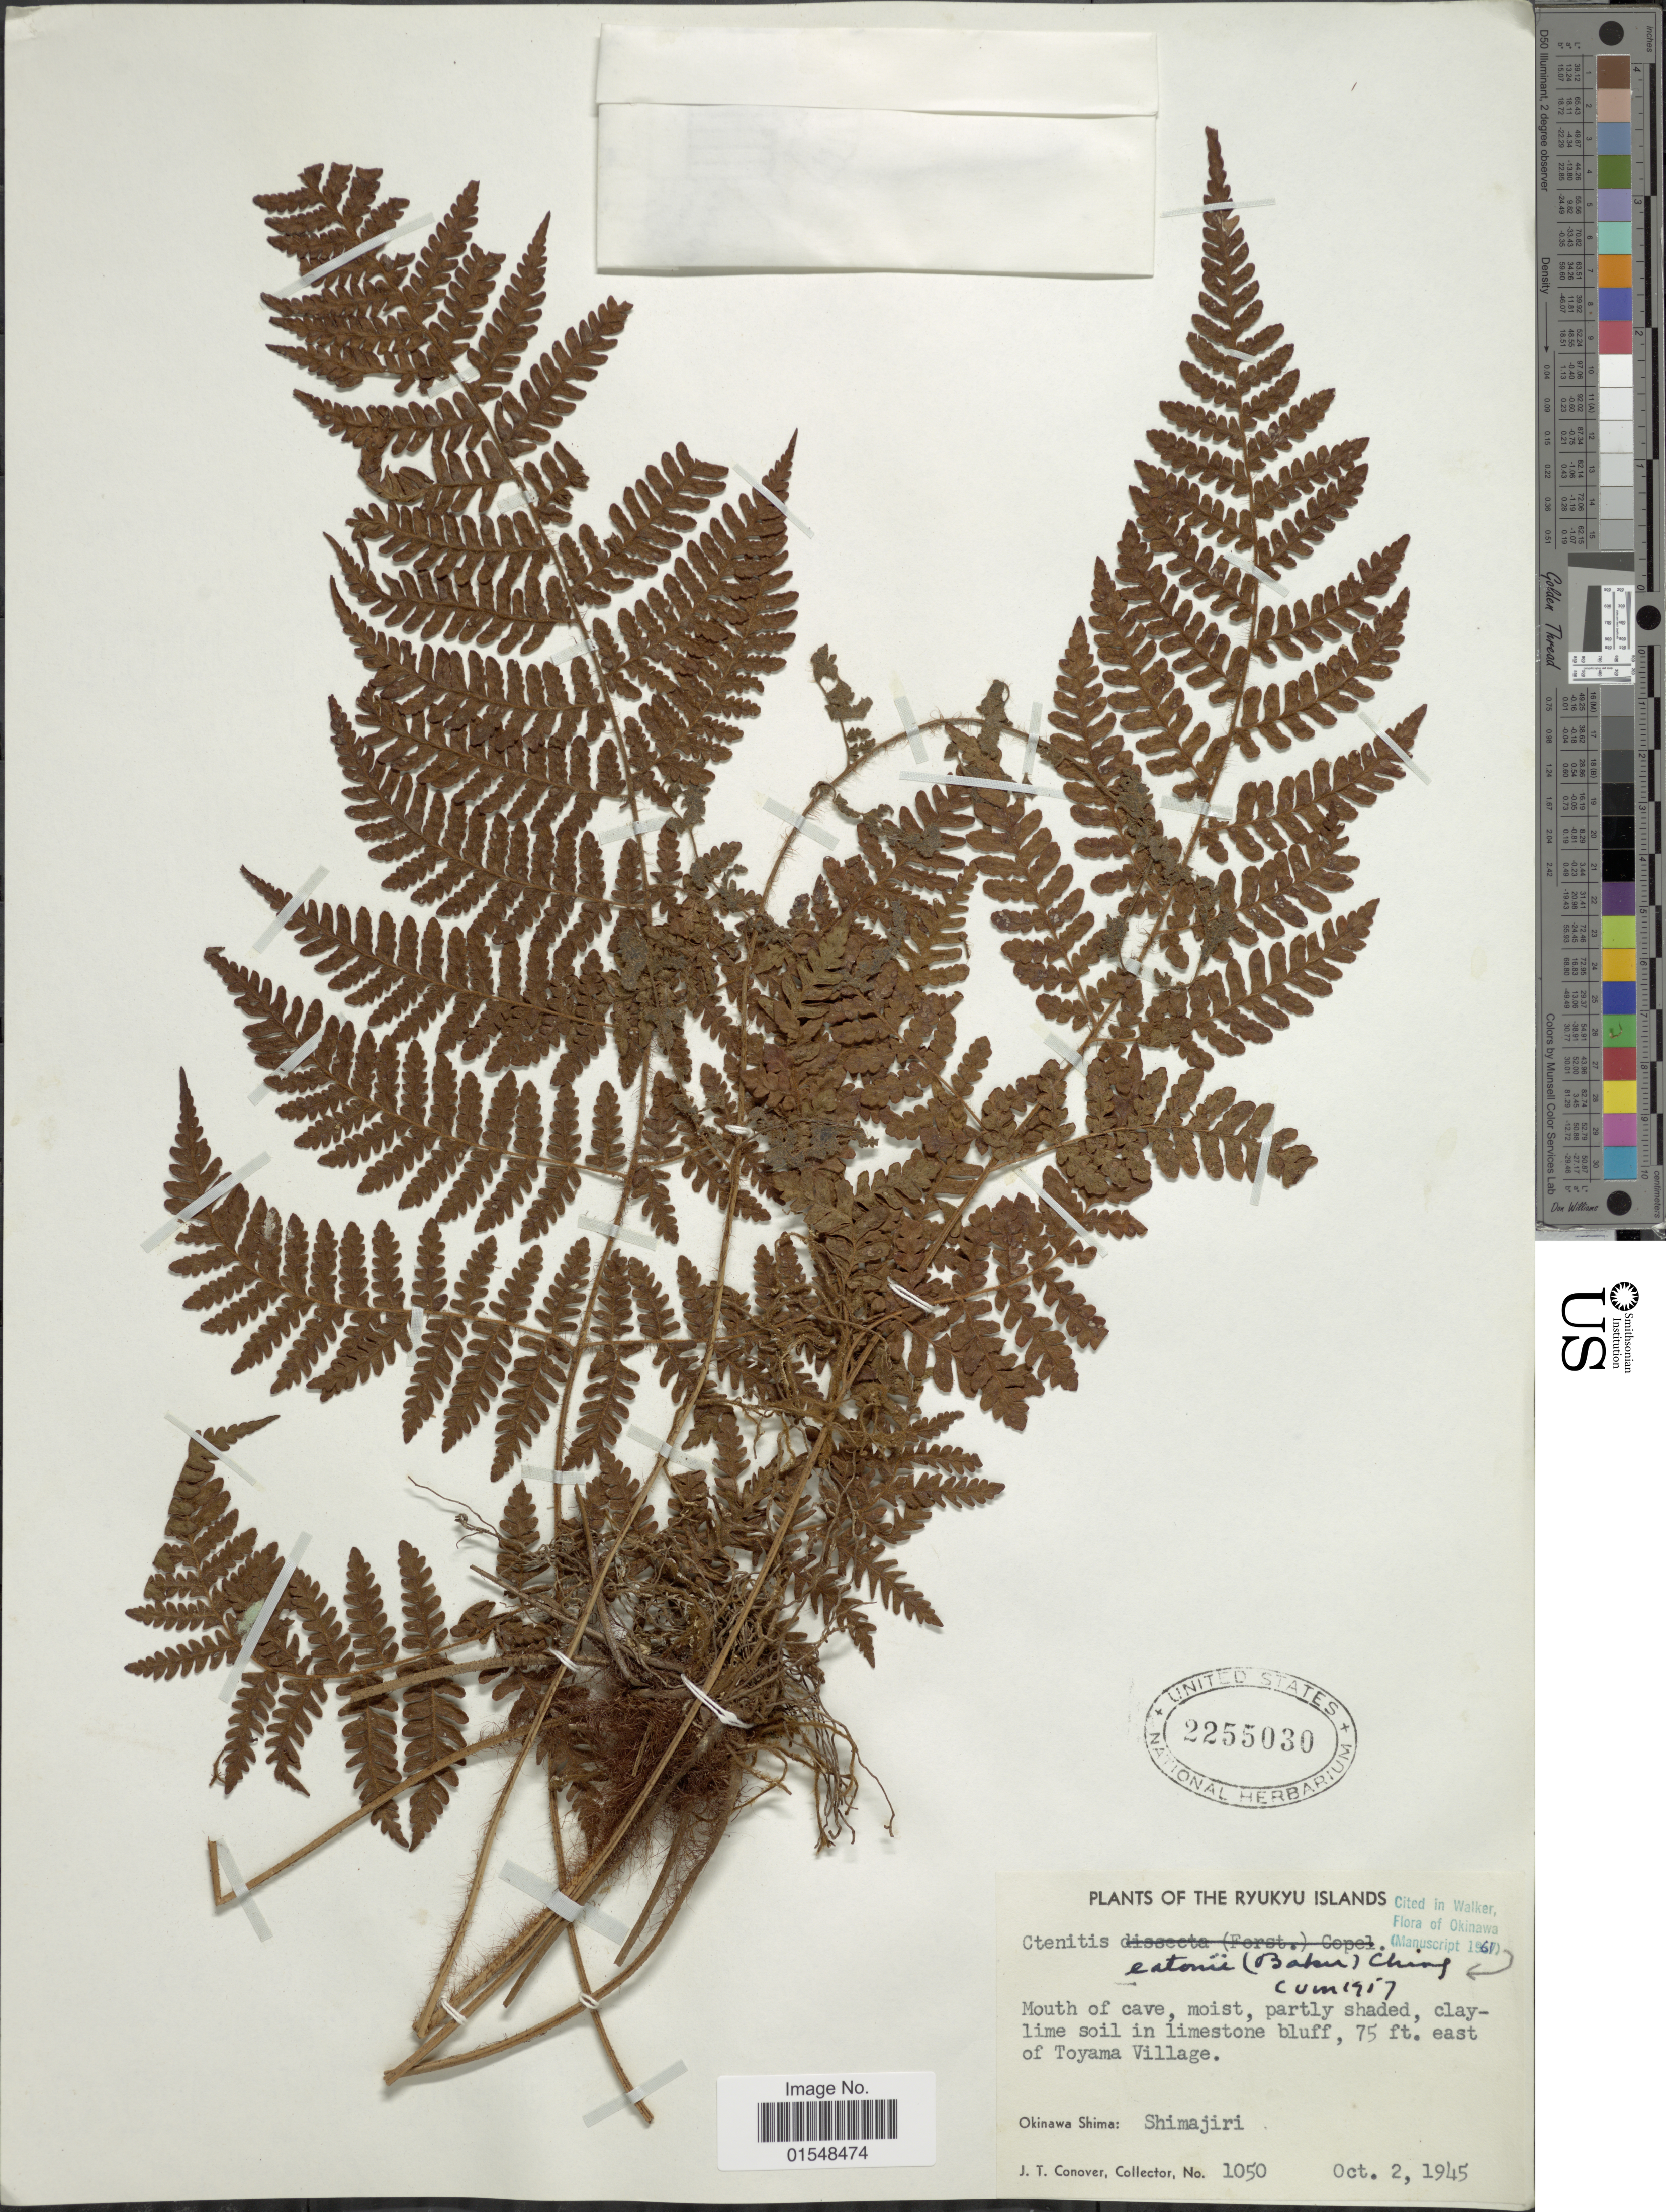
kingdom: Plantae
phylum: Tracheophyta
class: Polypodiopsida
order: Polypodiales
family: Dryopteridaceae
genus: Ctenitis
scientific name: Ctenitis eatonii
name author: (Baker) Ching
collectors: J. T. Conover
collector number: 1050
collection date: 1945-10-02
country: Japan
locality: Ryukyu Islands, mouth of cave, moist, partly shaded, claylime soil in limestone bluff, 75 ft. east of Toyama Village, Okinawa Shima: Shimajiri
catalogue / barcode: US 2255030